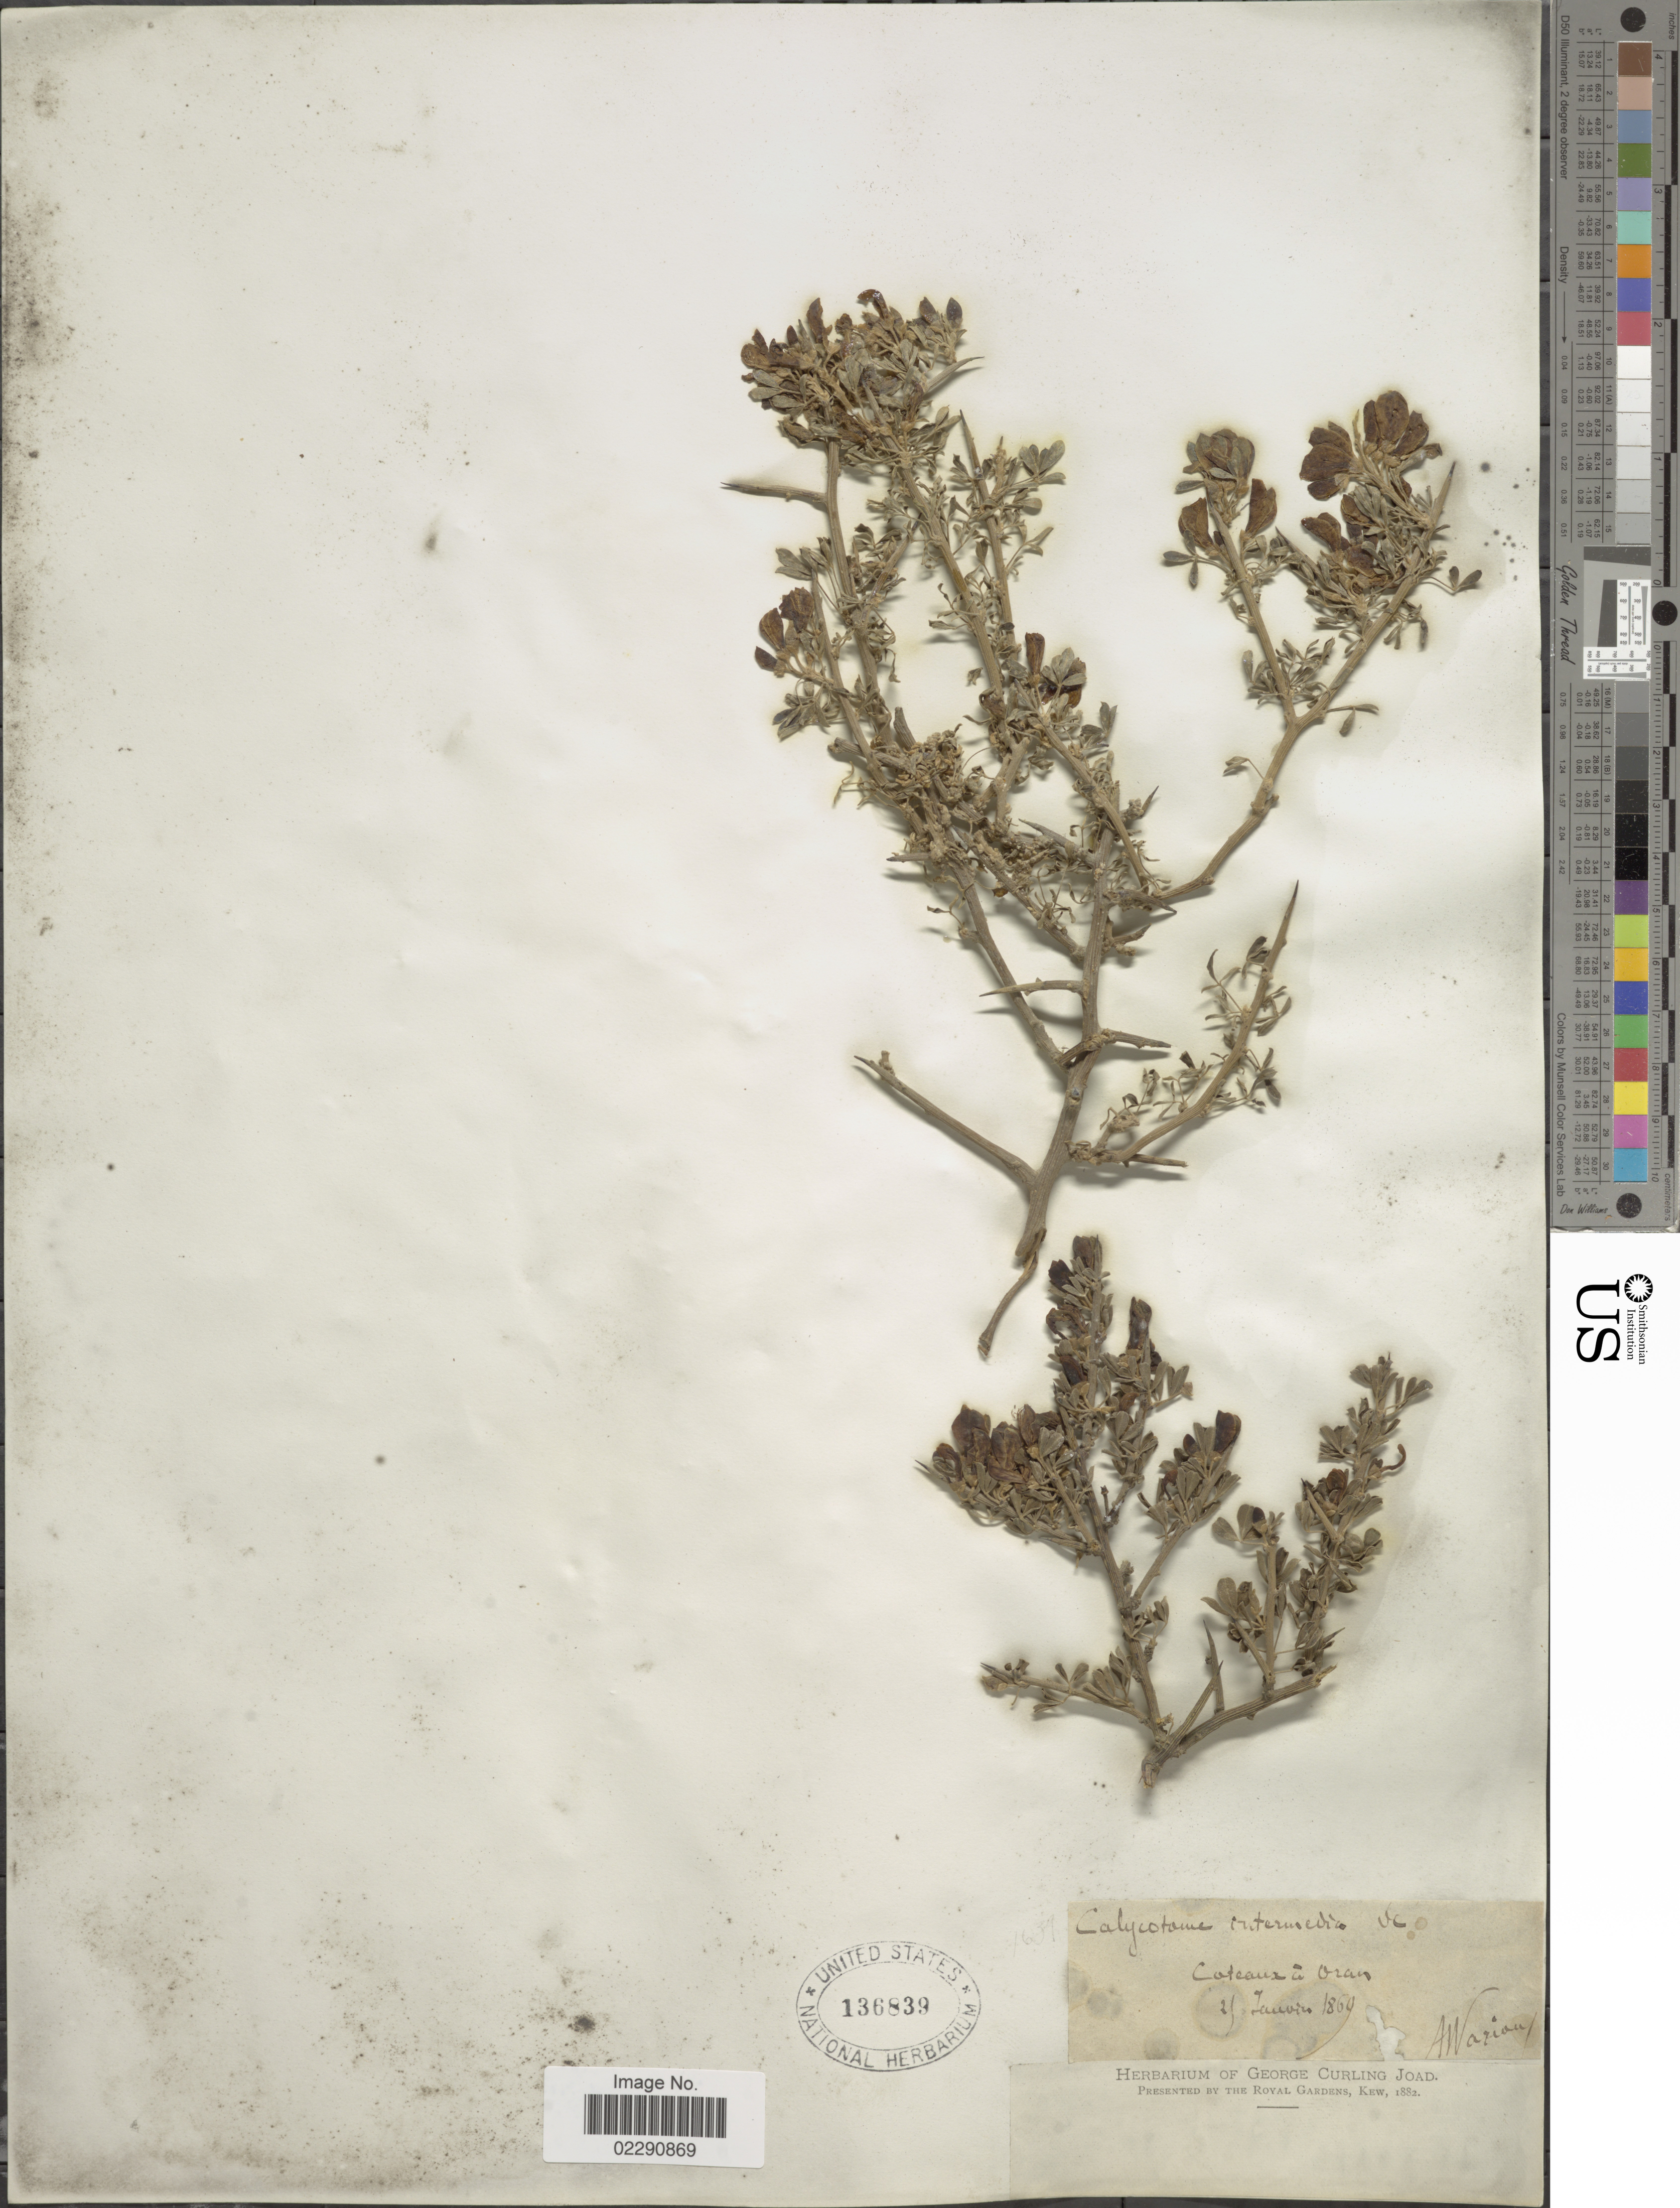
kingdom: Plantae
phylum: Tracheophyta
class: Magnoliopsida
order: Fabales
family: Fabaceae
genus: Calicotome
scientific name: Calicotome villosa var. intermedia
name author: (C. Presl) Ball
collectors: A. Warion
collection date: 1869-01-25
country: Algeria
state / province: Oran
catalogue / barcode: US 136839